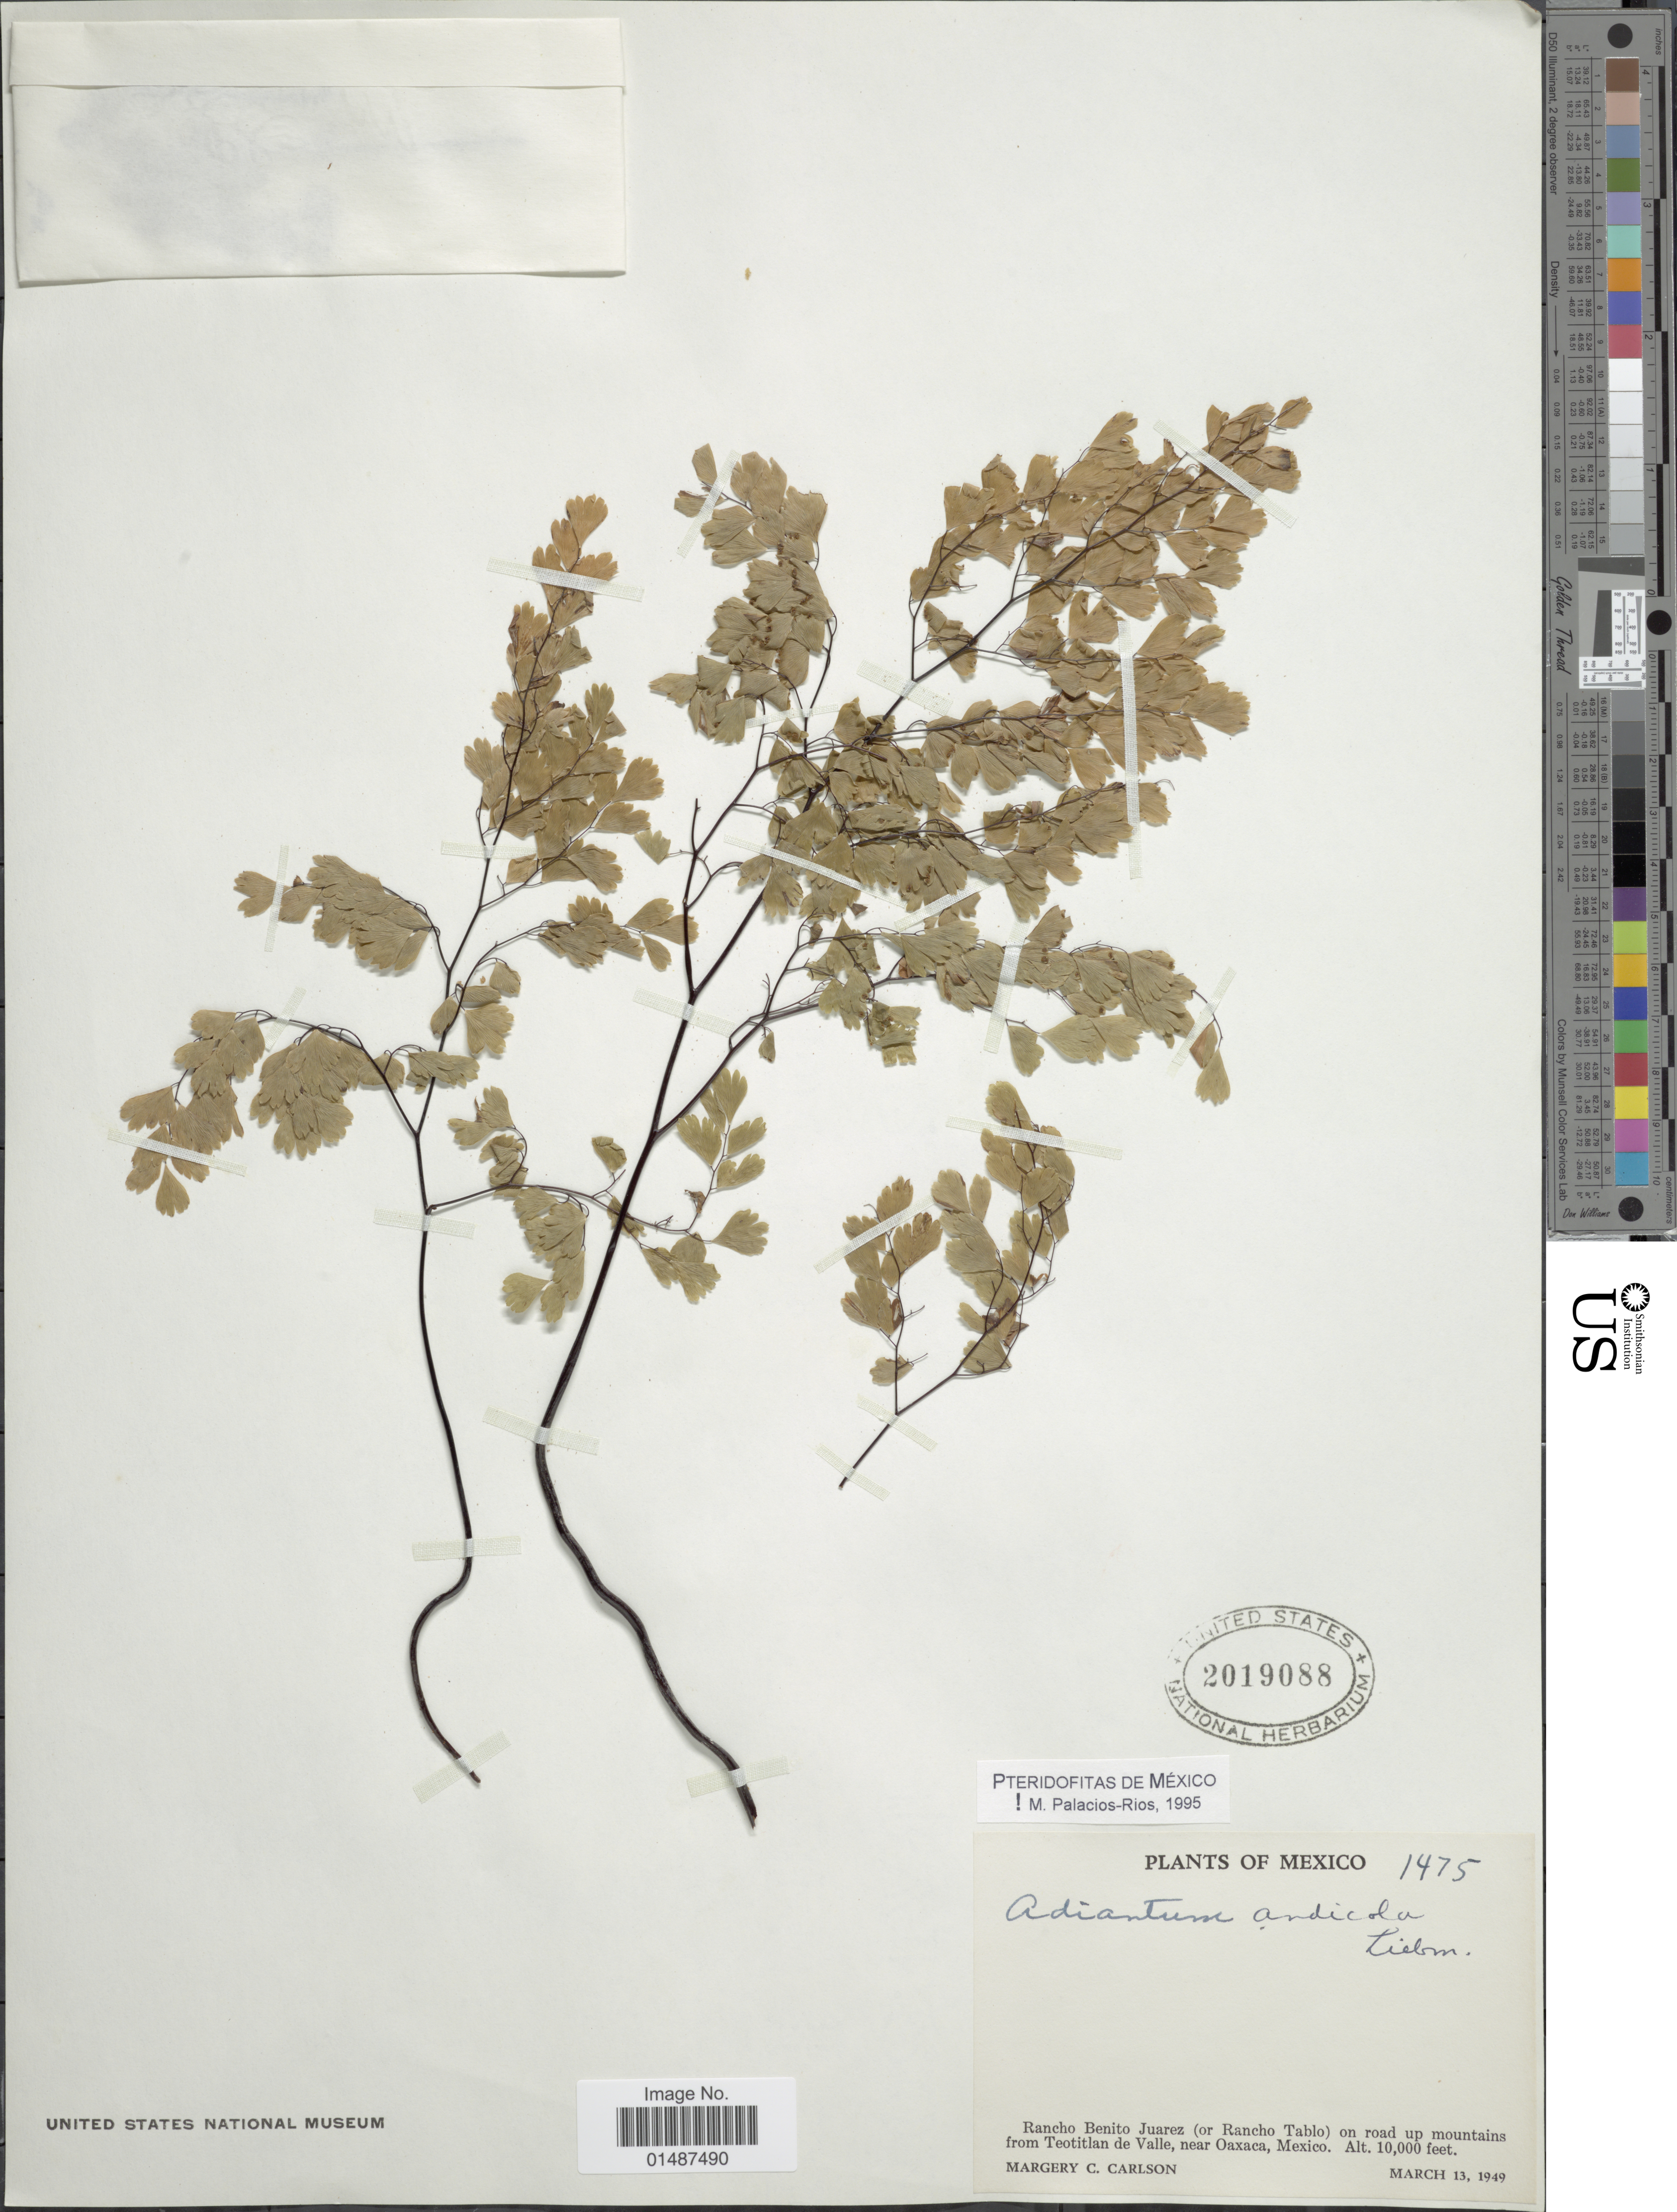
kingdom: Plantae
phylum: Tracheophyta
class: Polypodiopsida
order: Polypodiales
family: Pteridaceae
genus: Adiantum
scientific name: Adiantum andicola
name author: Liebm.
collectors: M. C. Carlson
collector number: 1475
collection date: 1949-03-13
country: Mexico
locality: Rancho Benito Juarez (or Rancho Tablo) on road up mountains from Teotitlan de Valle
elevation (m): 3048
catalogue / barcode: US 2019088